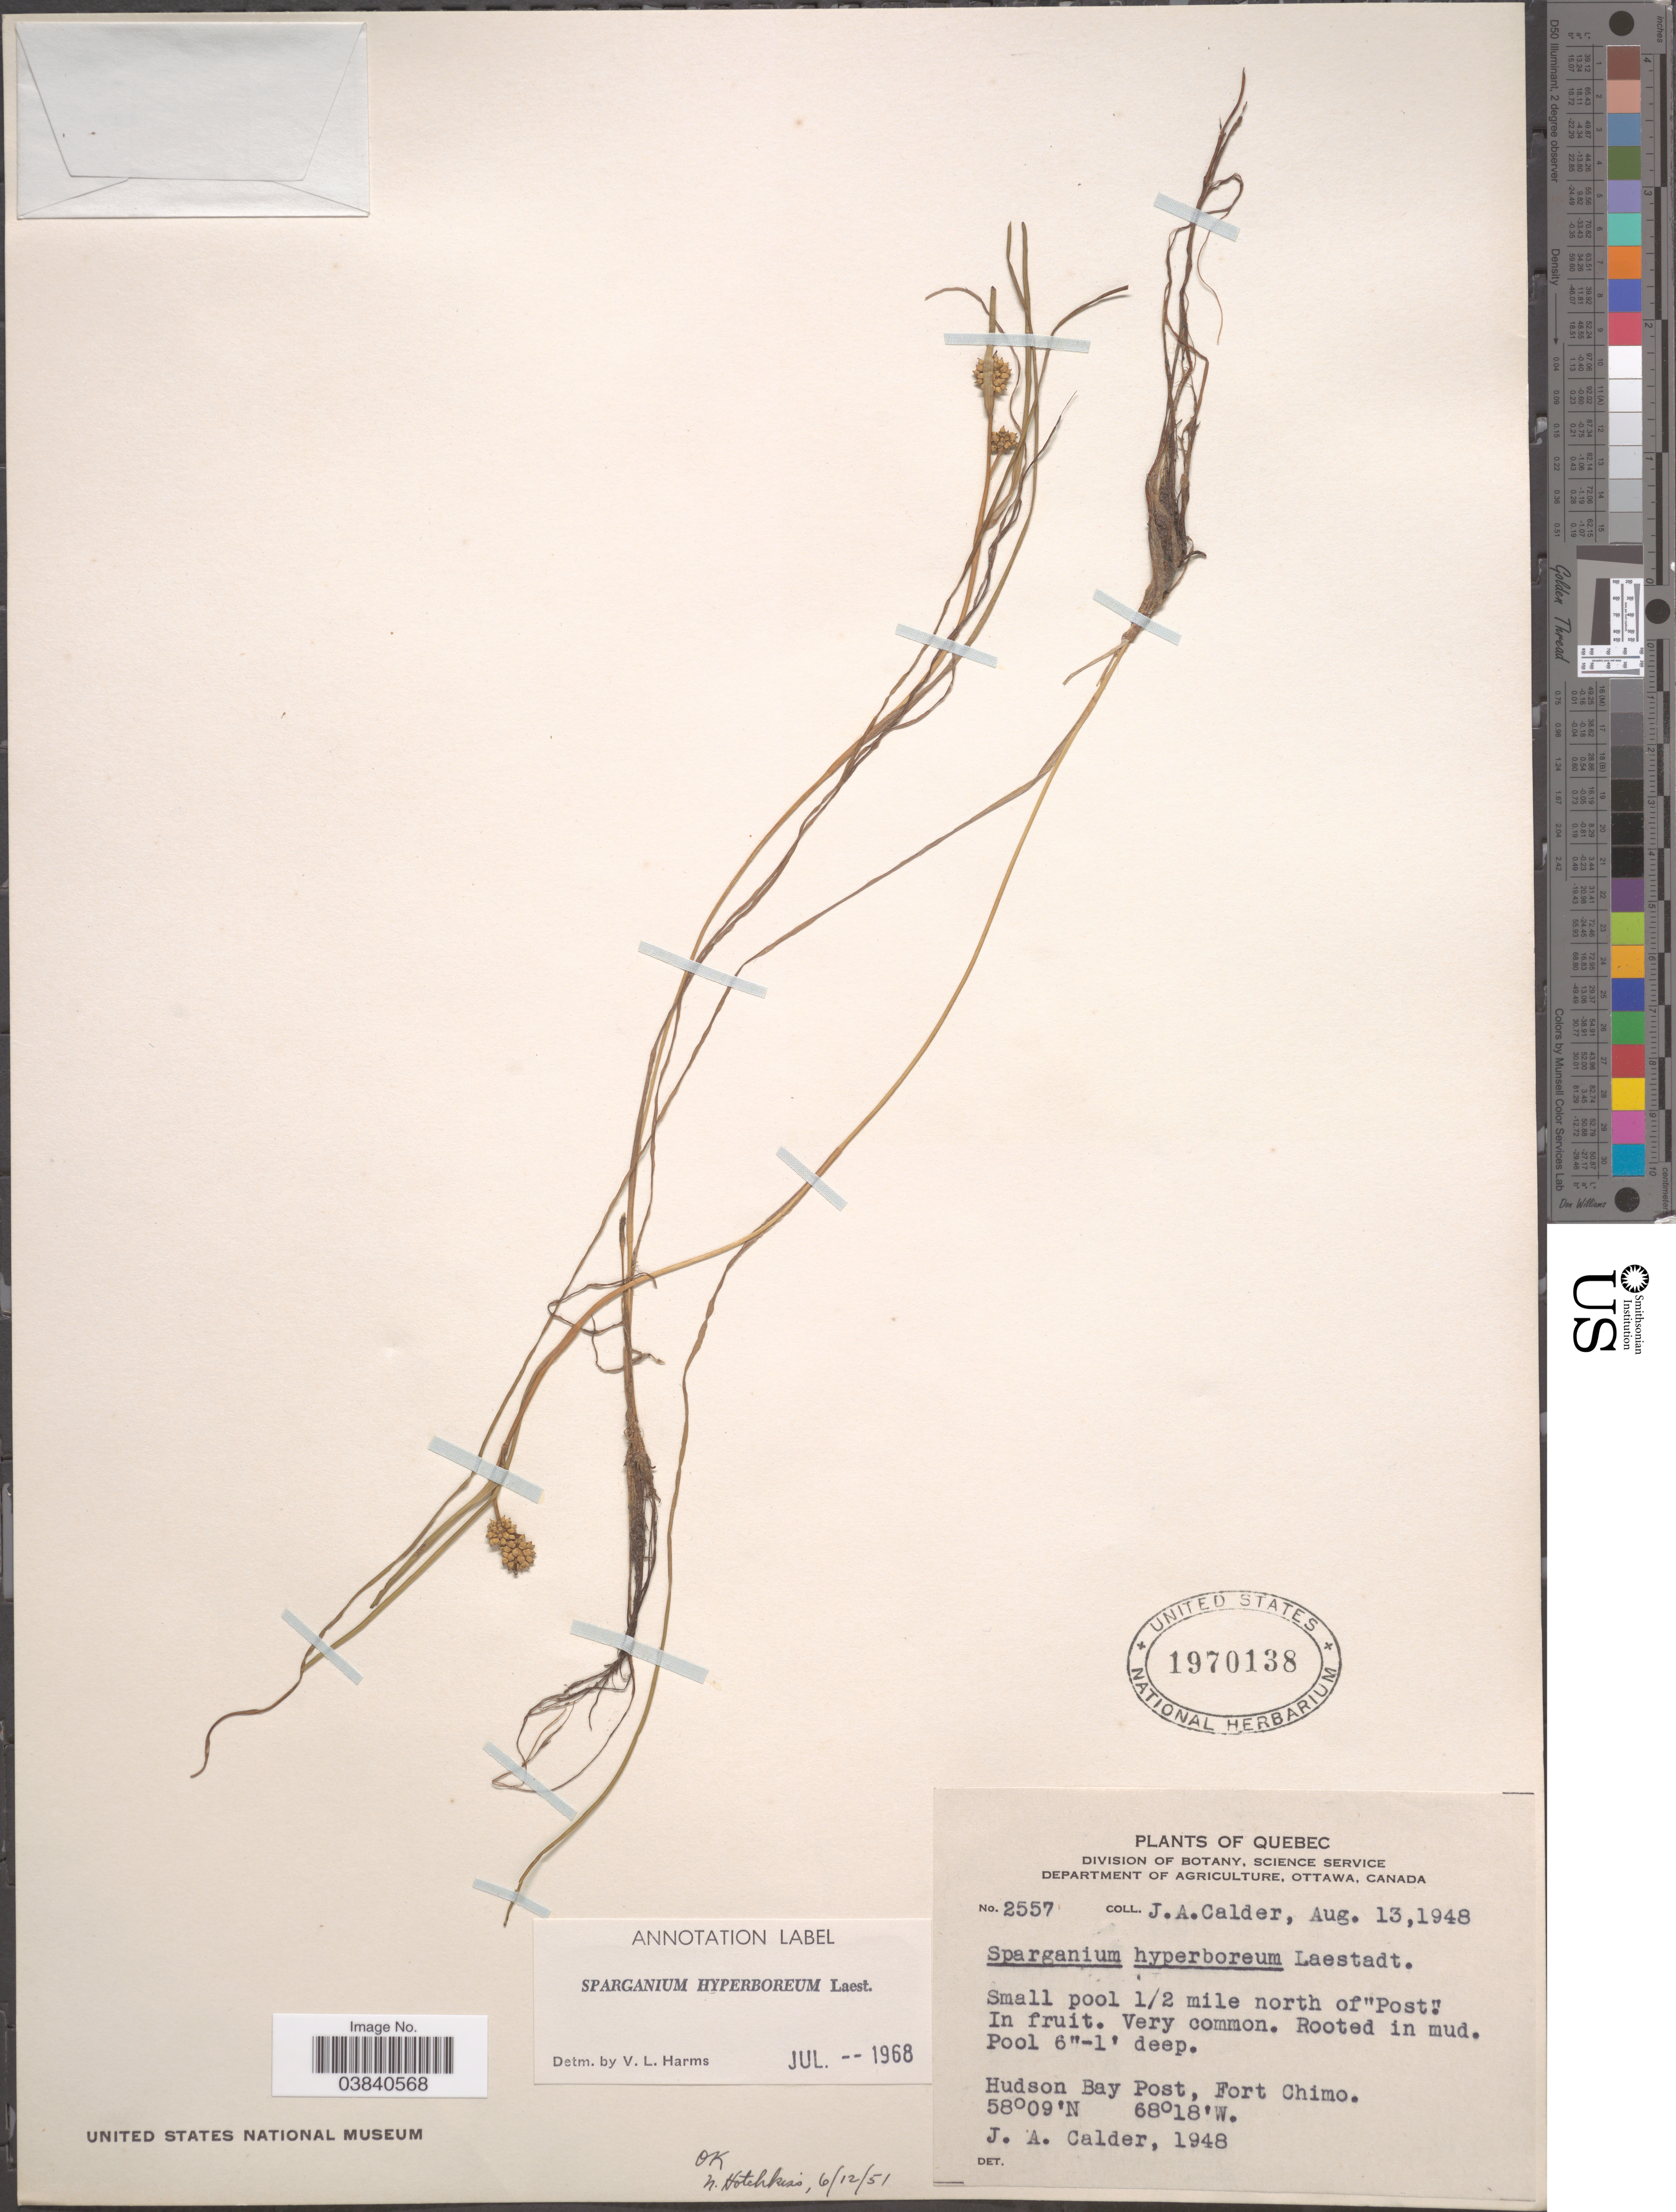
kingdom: Plantae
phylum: Tracheophyta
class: Liliopsida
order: Poales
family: Typhaceae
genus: Sparganium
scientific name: Sparganium hyperboreum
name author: Beurl. ex Laest.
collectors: J. A. Calder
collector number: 2557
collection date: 1948-08-13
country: Canada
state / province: Quebec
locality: Small pool ½ mile north of "Post". Hudson Bay Post, Fort Chimo.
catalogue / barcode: US 1970138